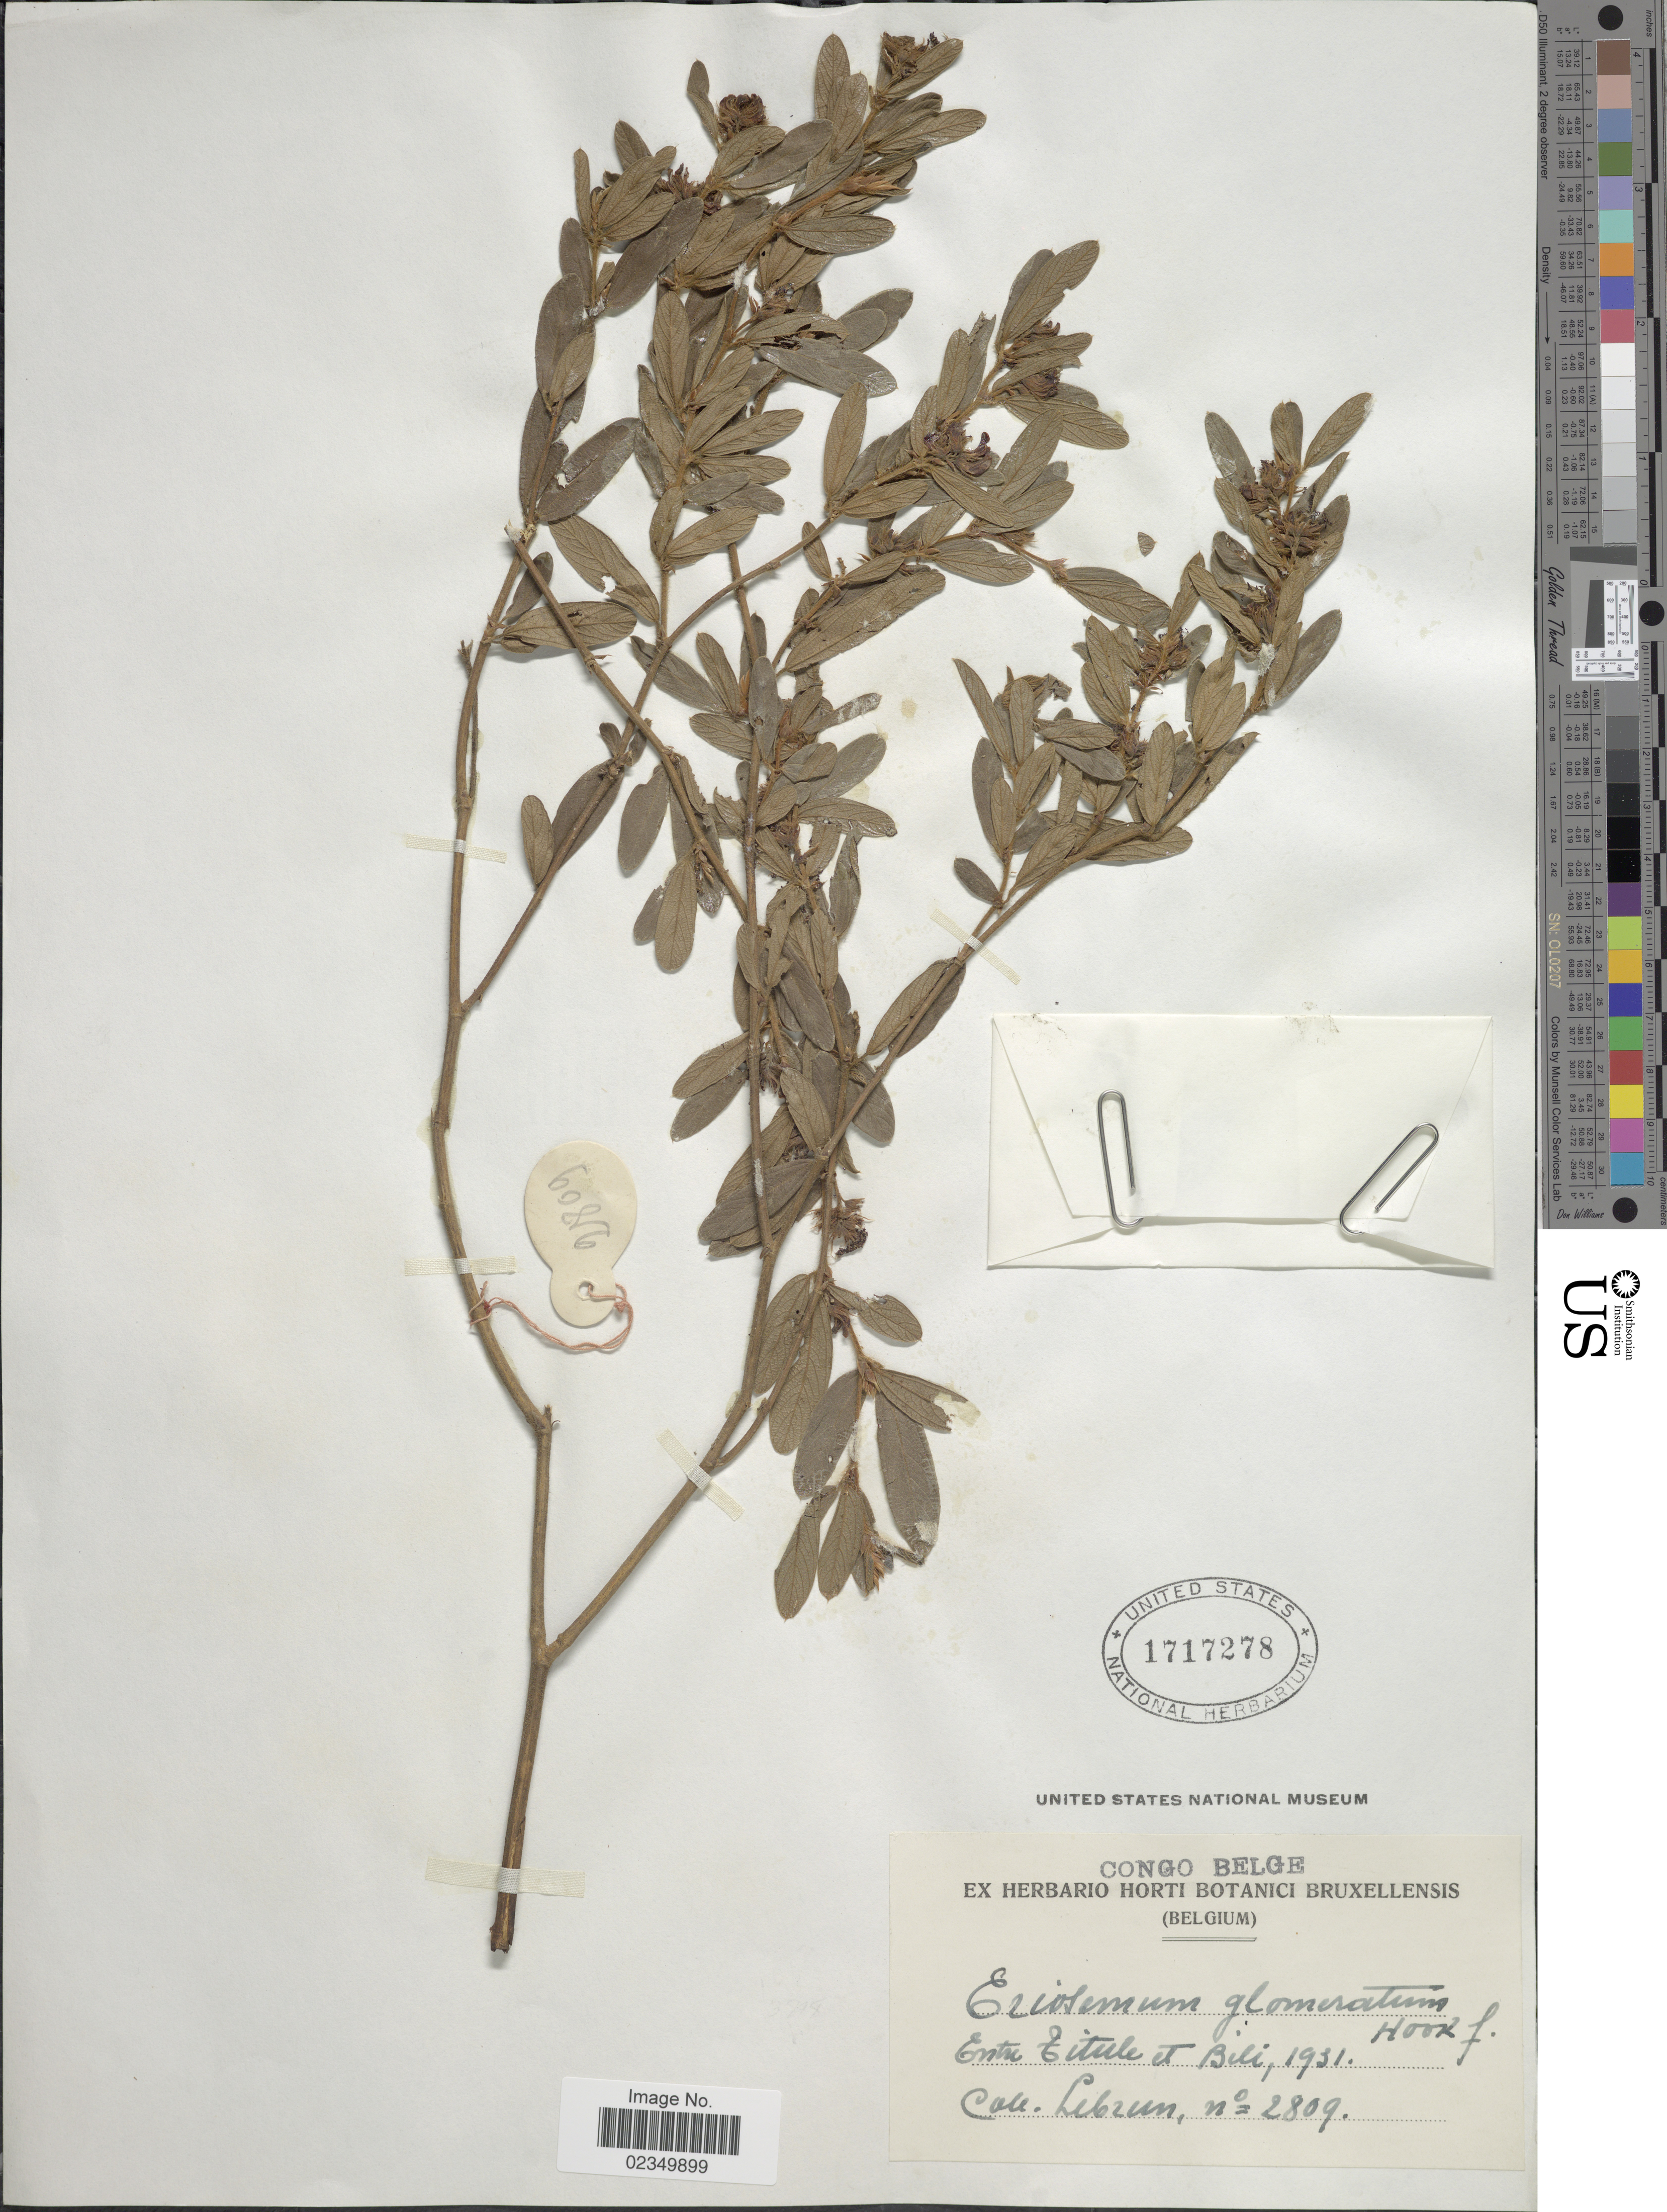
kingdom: Plantae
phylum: Tracheophyta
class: Magnoliopsida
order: Fabales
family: Fabaceae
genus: Eriosema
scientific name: Eriosema glomeratum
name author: (Guill. & Perr.) Hook. f.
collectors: J.A. Lebrun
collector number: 2809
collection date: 1931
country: Congo, Democratic Republic of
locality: Congo Belge, Entre Zitule et Bili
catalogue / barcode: US 1717278